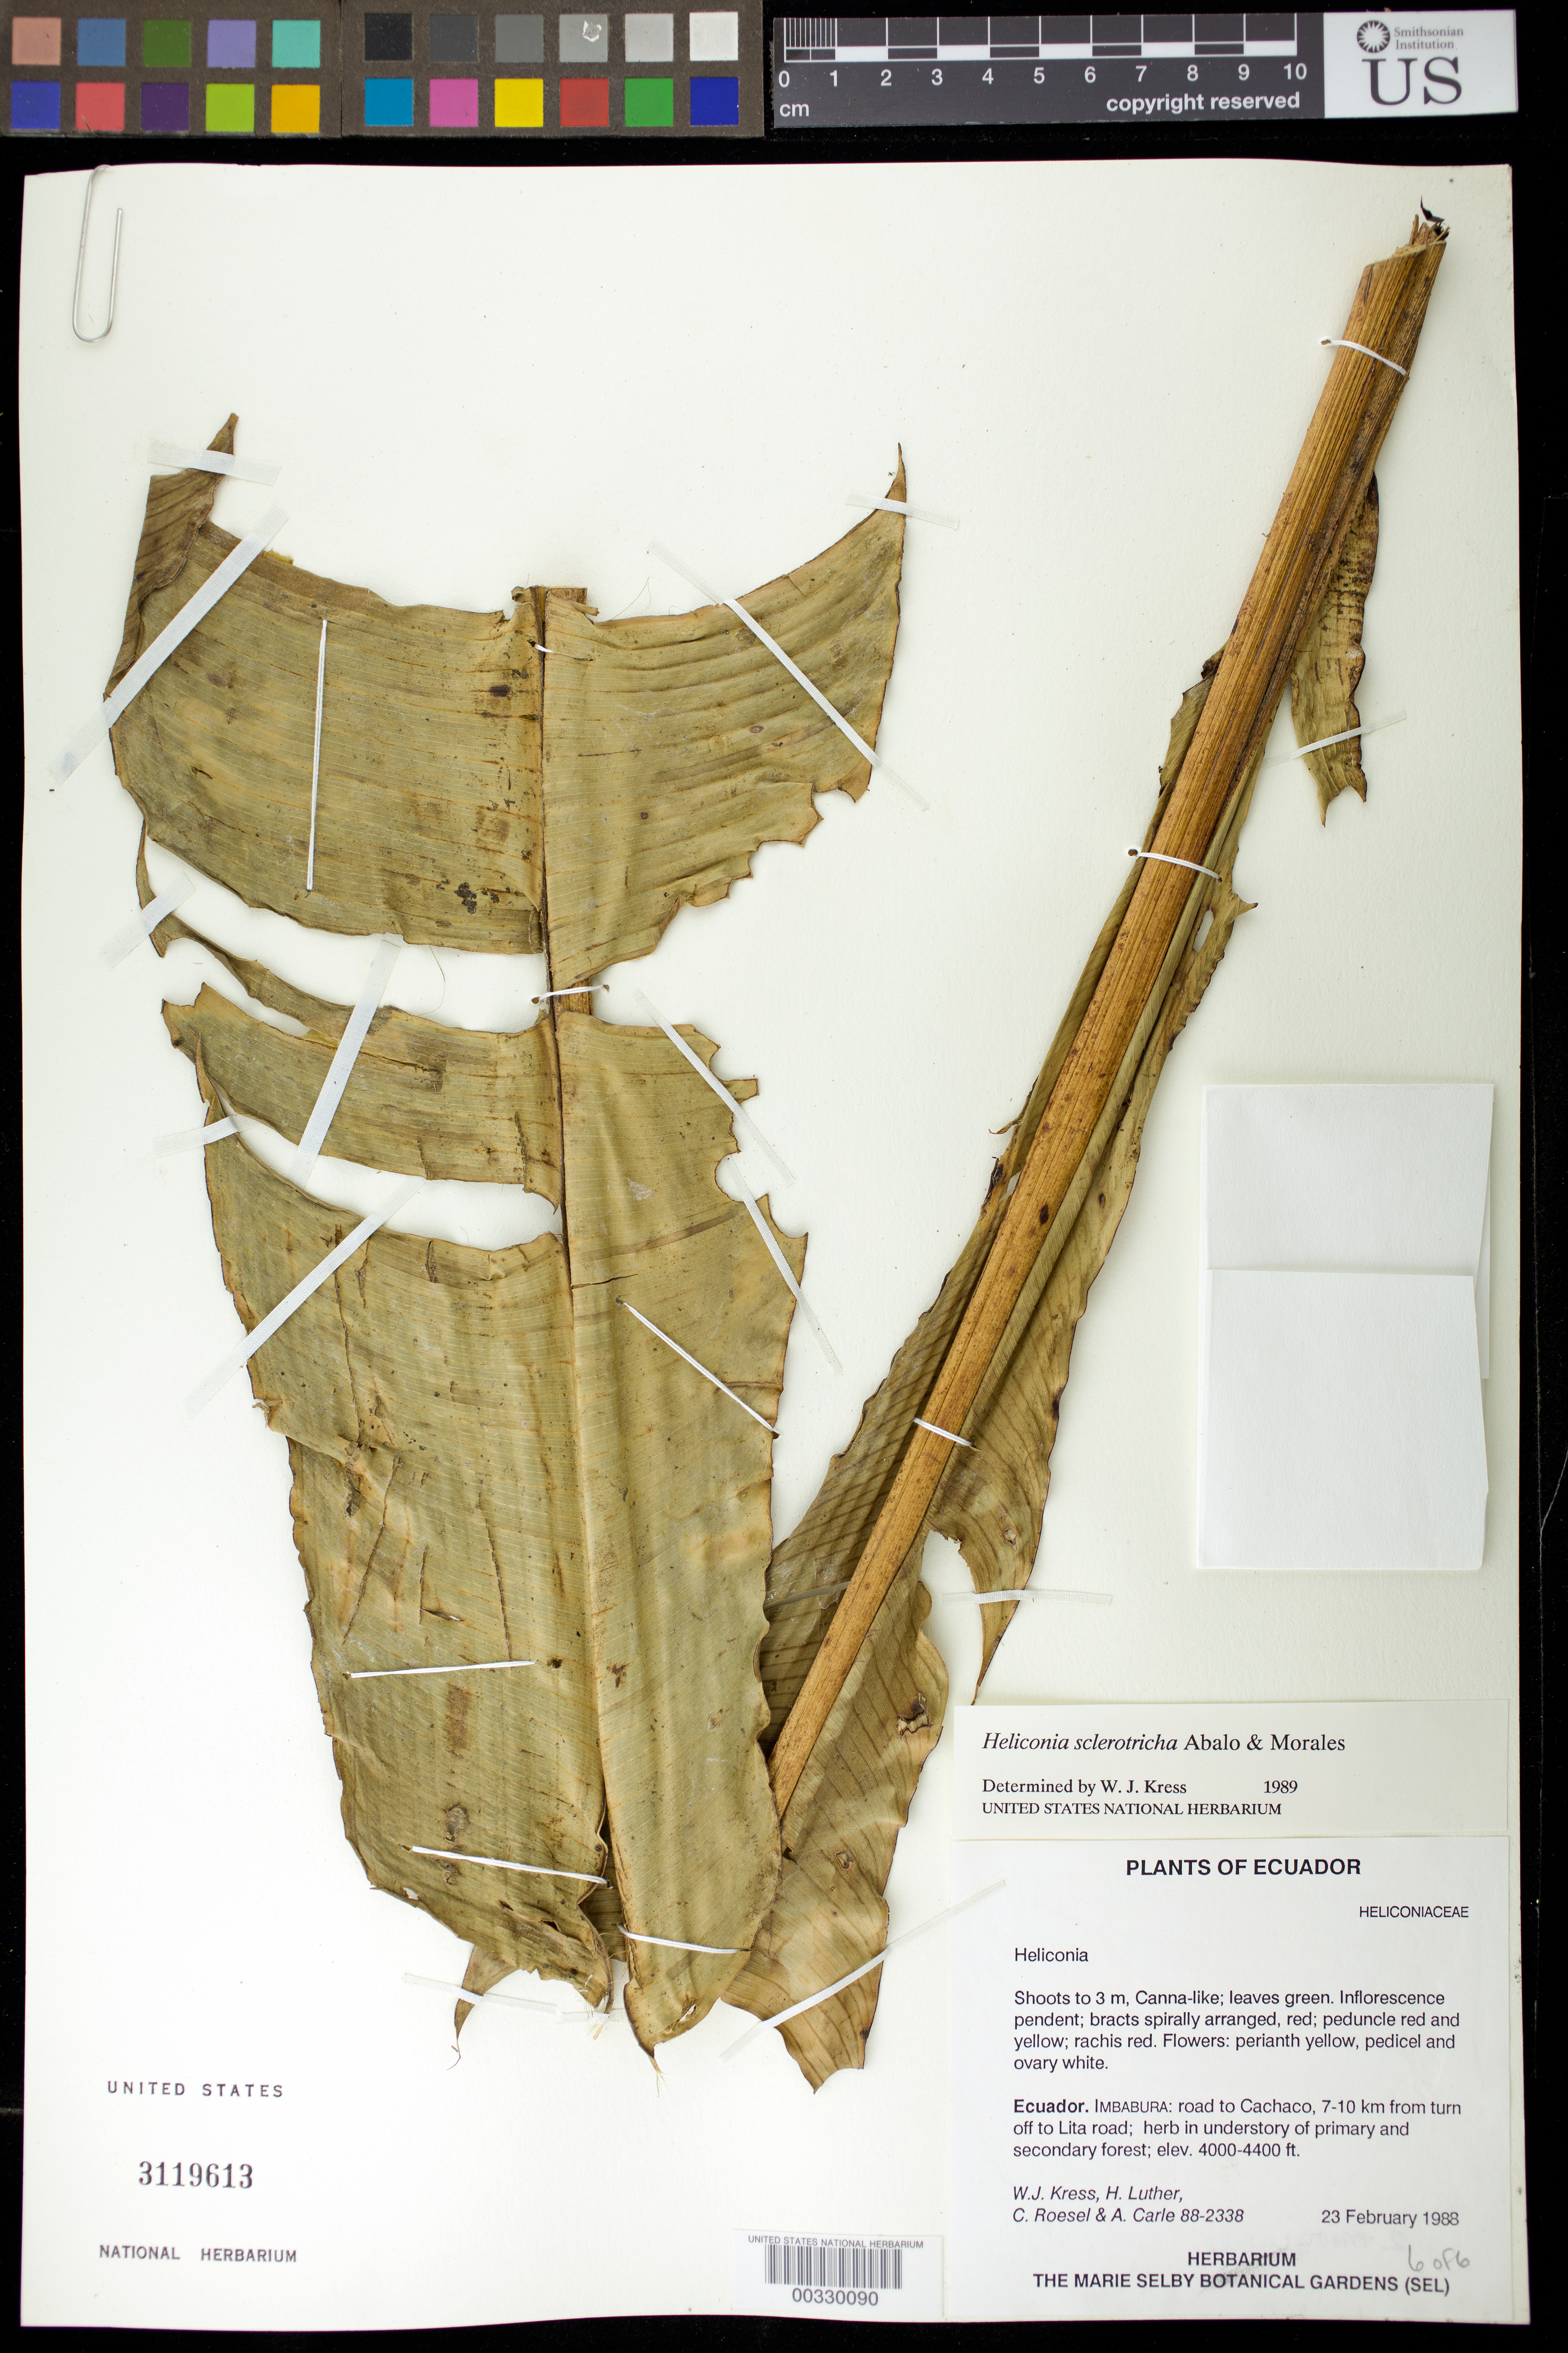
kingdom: Plantae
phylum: Tracheophyta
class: Liliopsida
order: Zingiberales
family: Heliconiaceae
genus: Heliconia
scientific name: Heliconia sclerotricha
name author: Abalo & G. Morales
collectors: W. J. Kress, Harry E. Luther, C. S. Roesel & A. Carle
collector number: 88-2338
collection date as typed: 23 Feb 1988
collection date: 1988-02-23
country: Ecuador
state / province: Imbabura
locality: Road to Cachaco, 7-10 km from turn of L to Lita road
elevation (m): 1219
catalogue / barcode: US 3119613